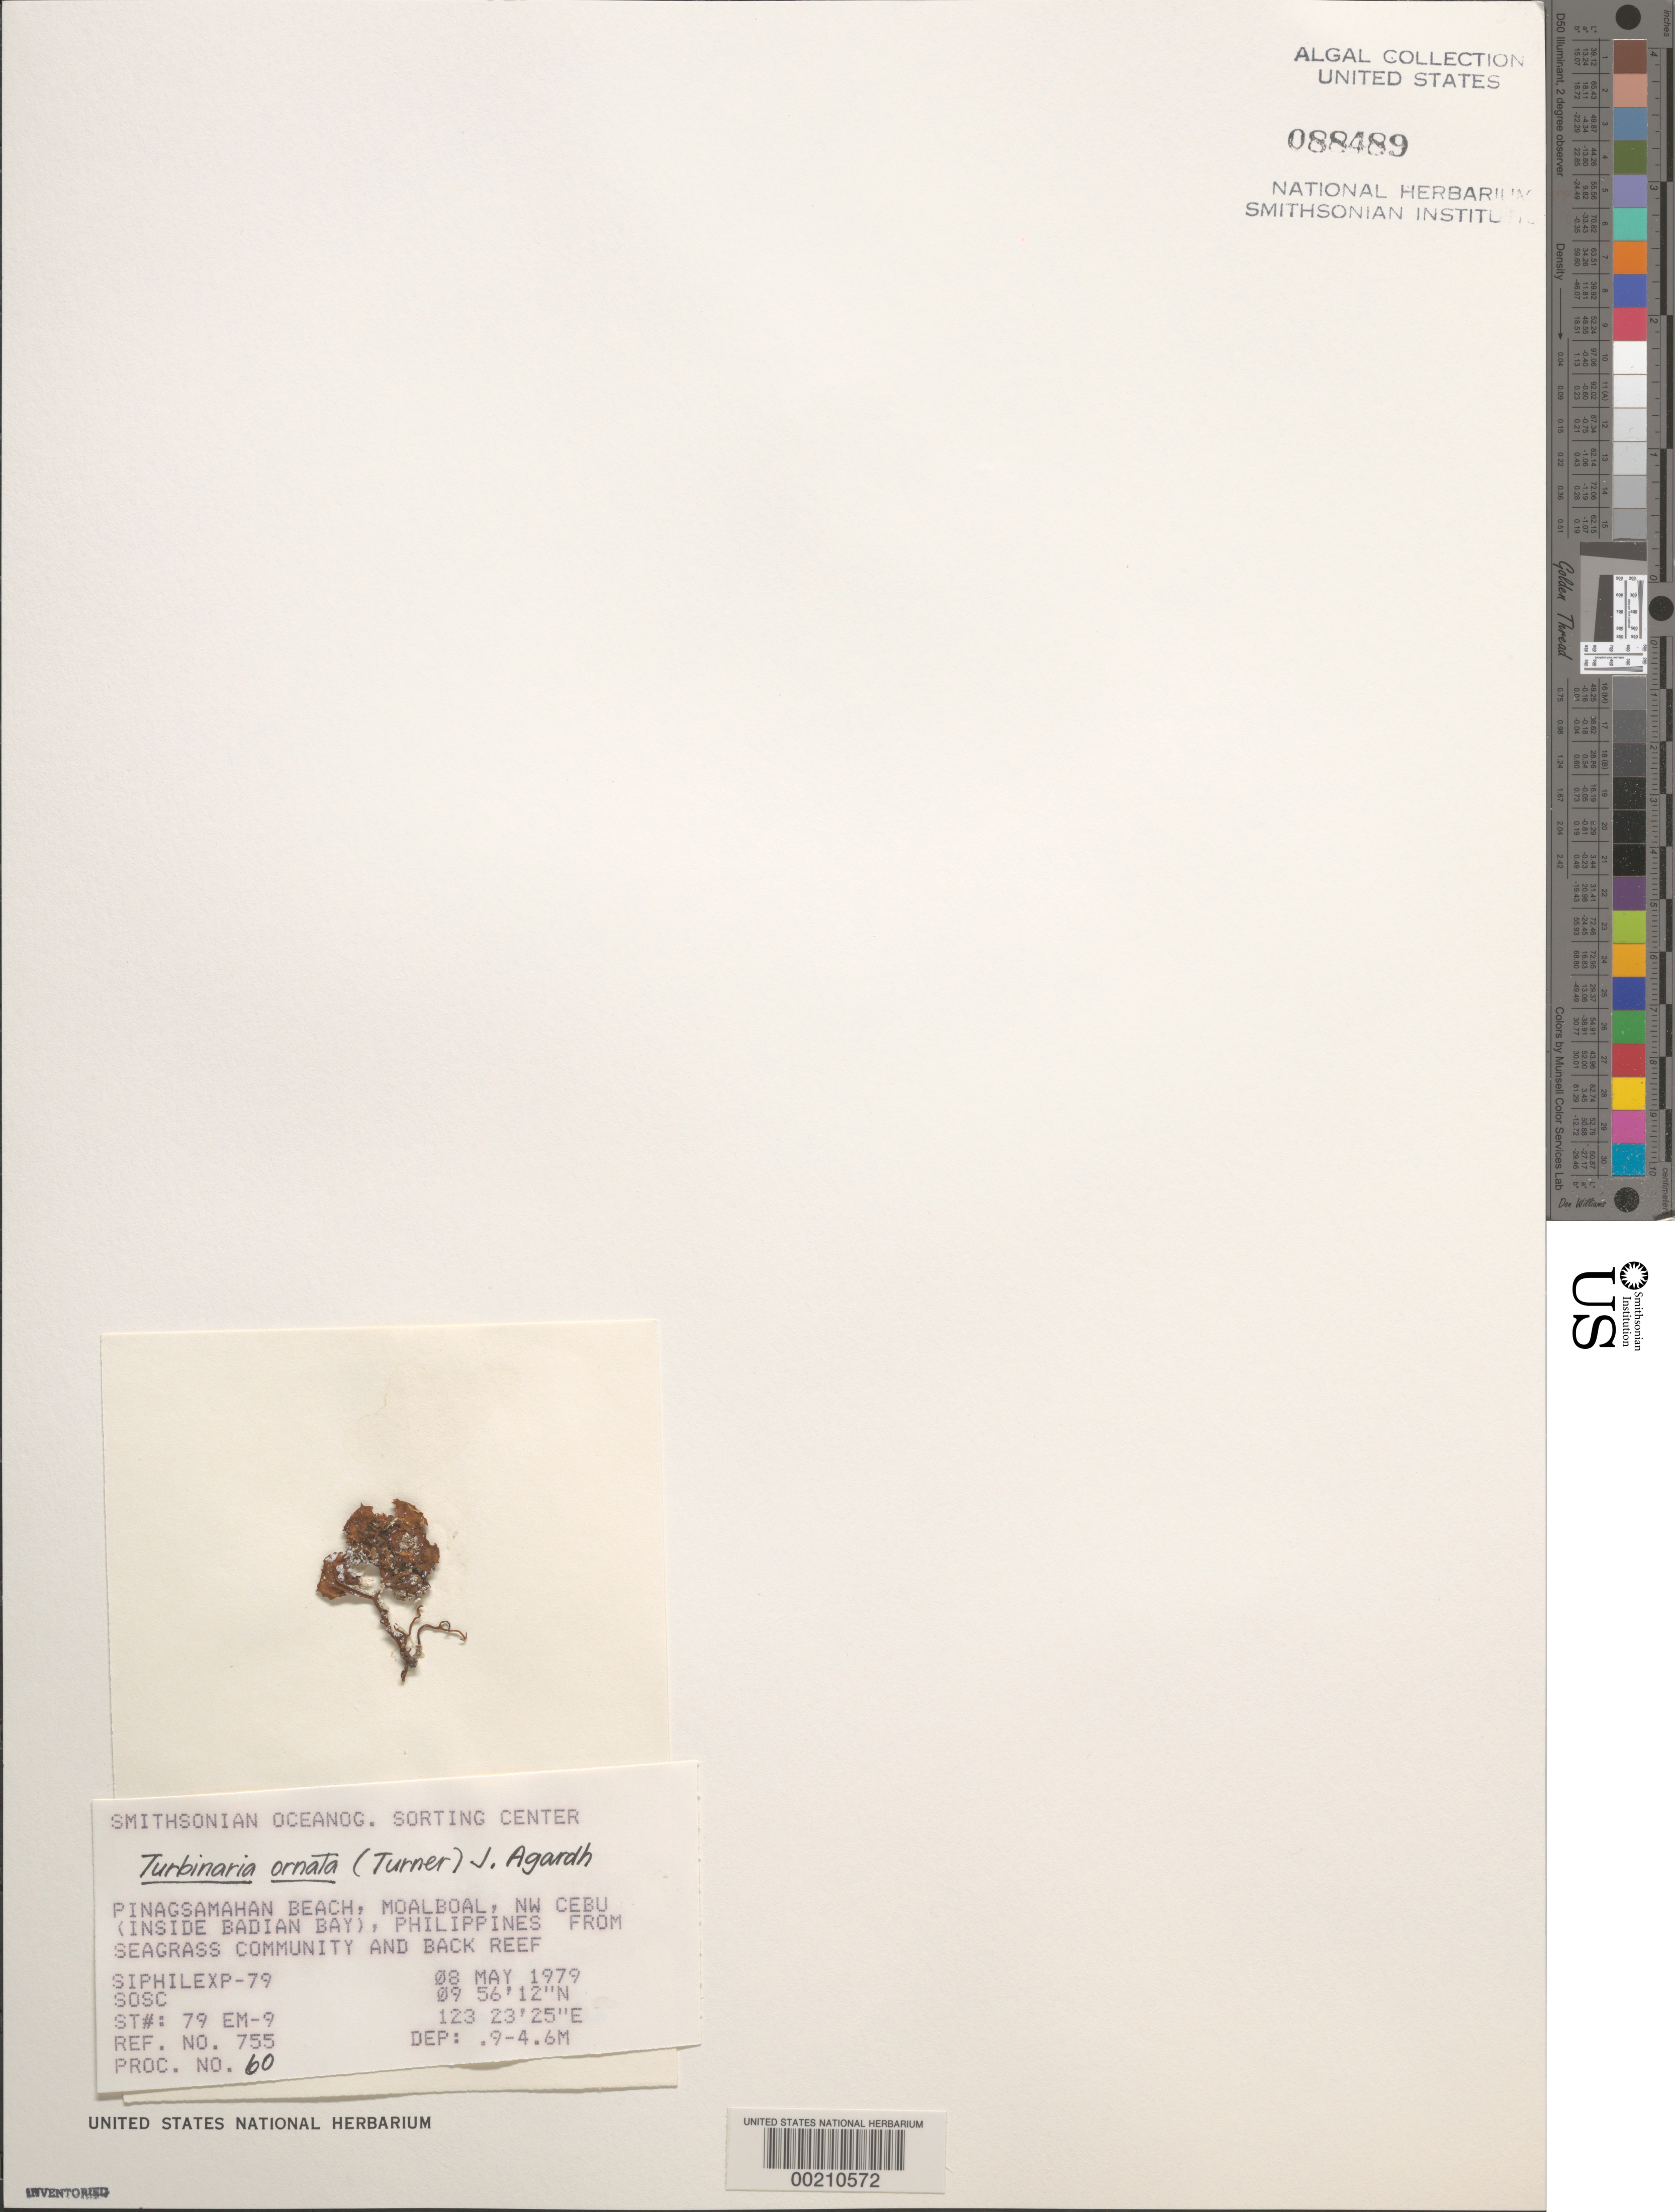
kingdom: Chromista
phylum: Ochrophyta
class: Phaeophyceae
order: Fucales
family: Sargassaceae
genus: Turbinaria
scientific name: Turbinaria ornata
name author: (Turner) J. Agardh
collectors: SOSC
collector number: Station 79 Em-9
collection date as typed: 08 May 1979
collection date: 1979-05-08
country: Philippines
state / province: Central Visayas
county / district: Cebu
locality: Pinagsamahan beach, moalboal, cebu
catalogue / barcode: US 88489